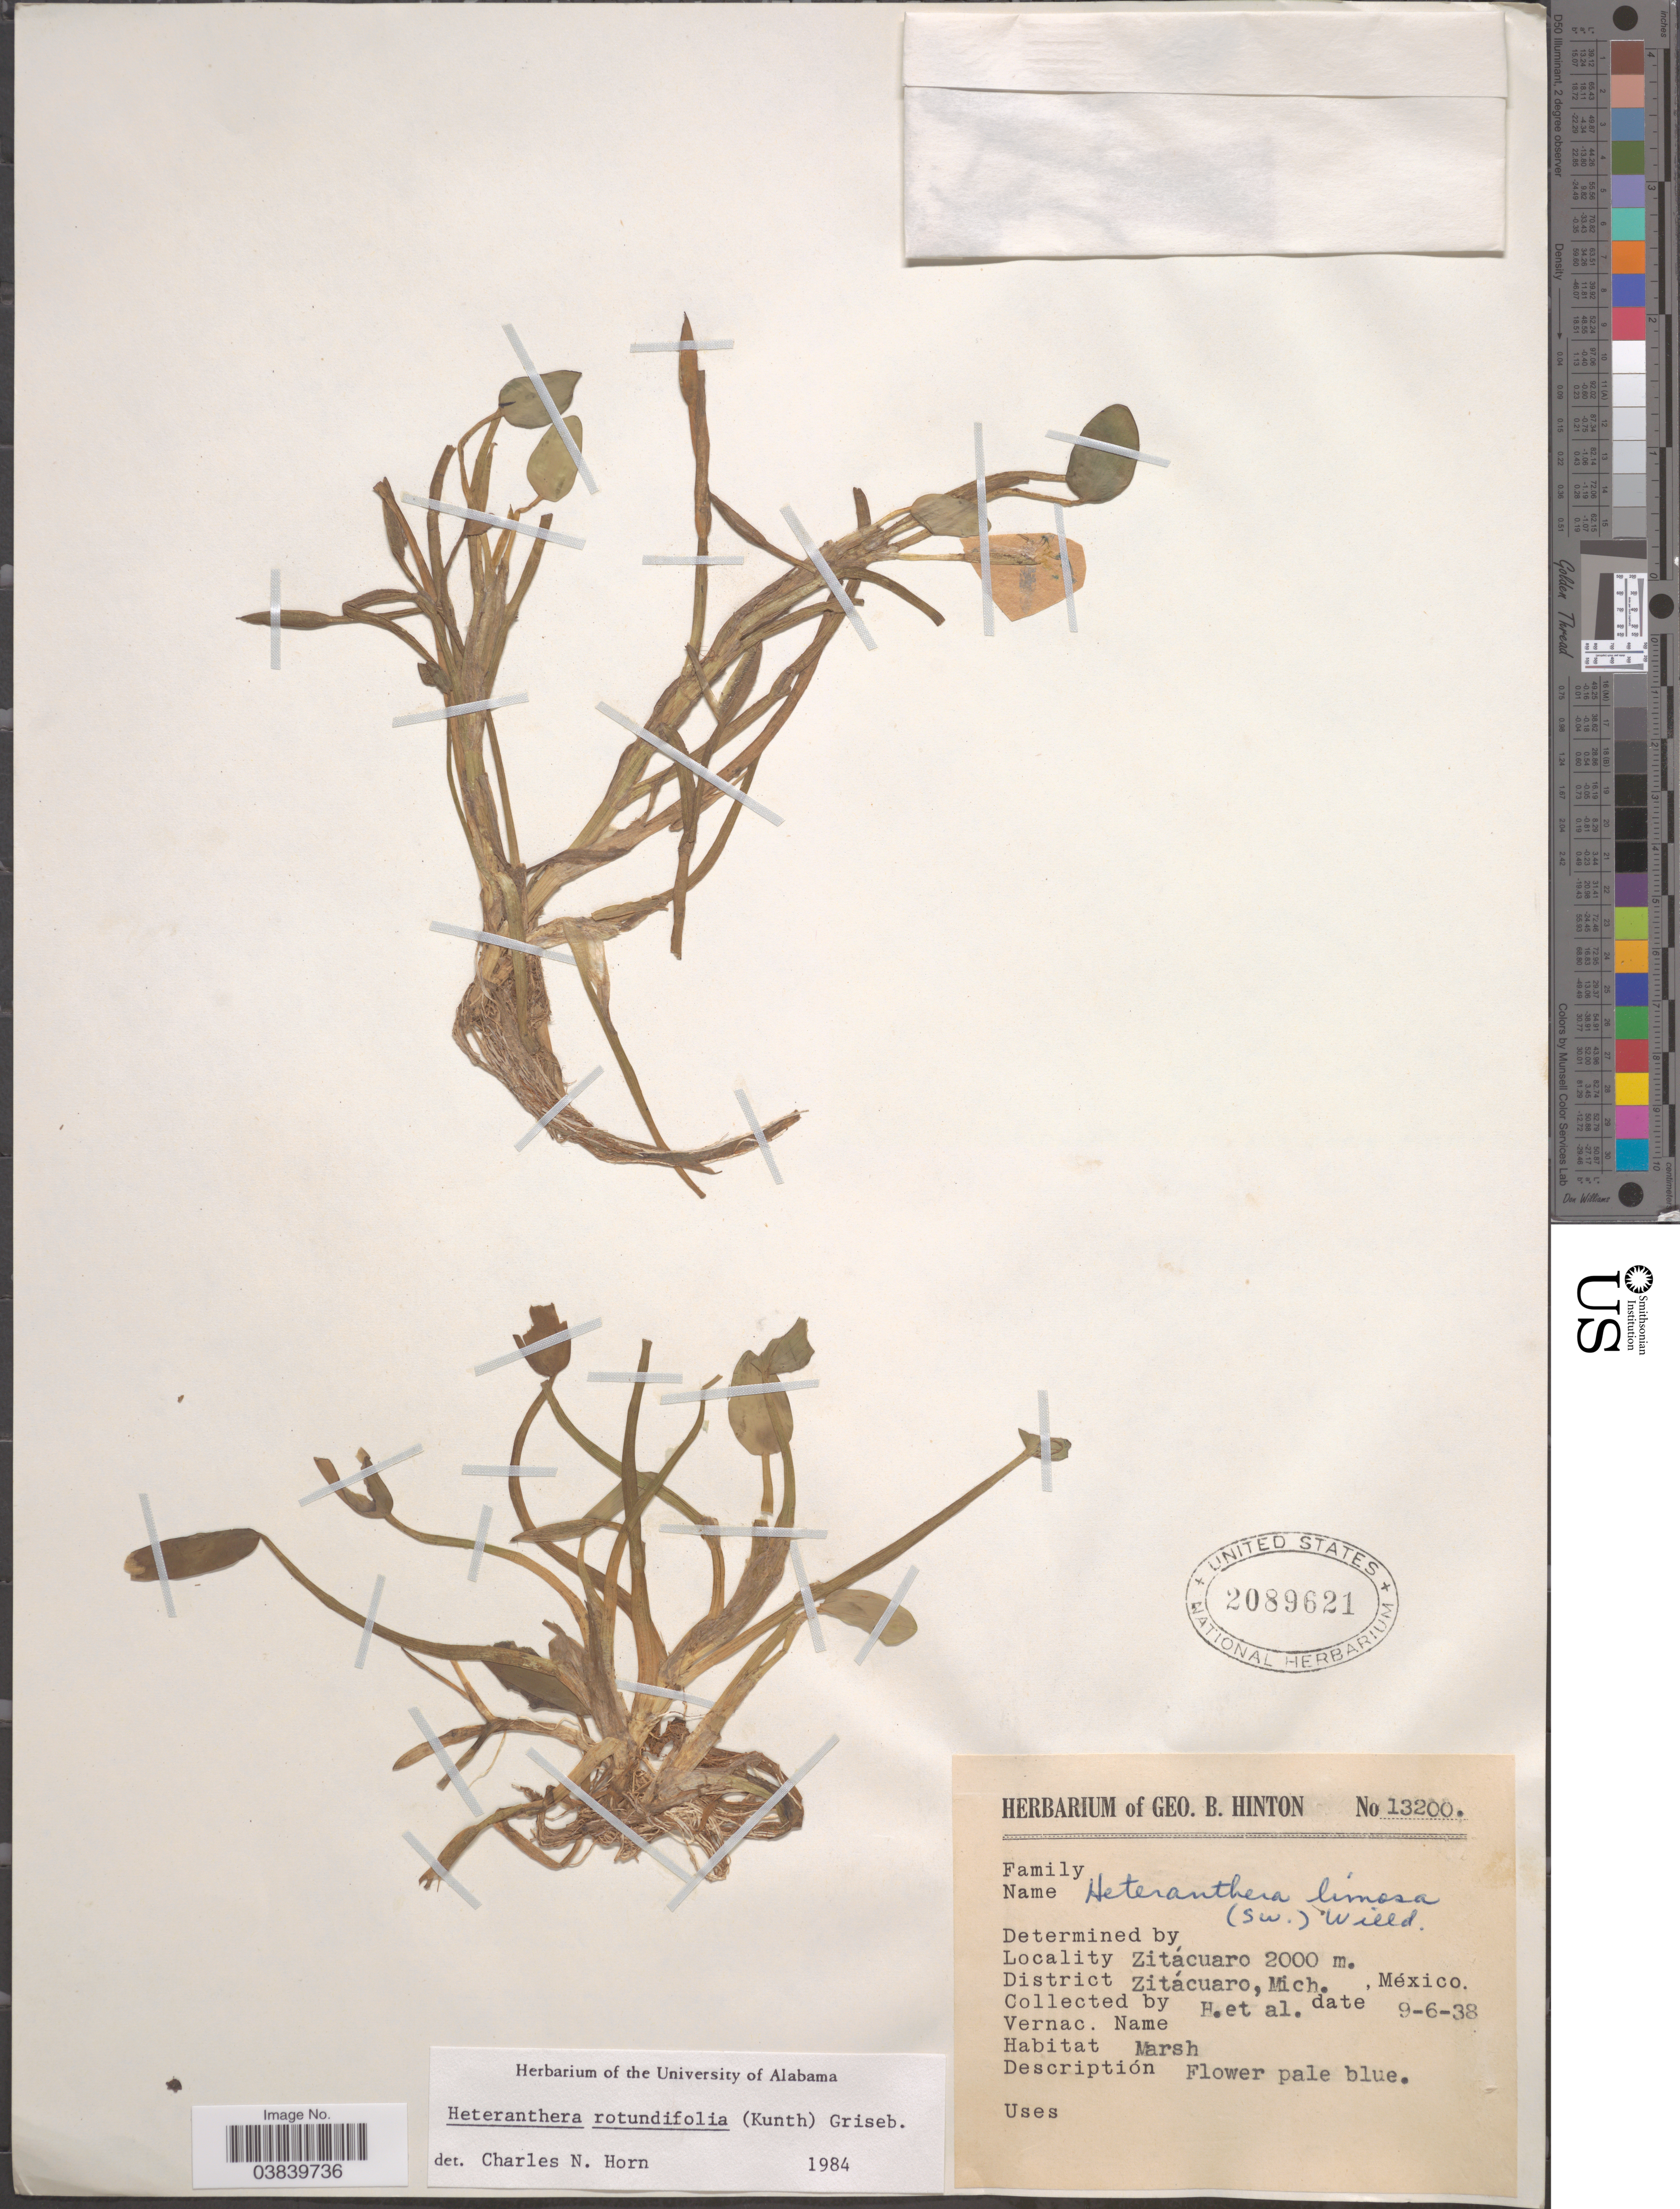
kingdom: Plantae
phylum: Tracheophyta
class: Liliopsida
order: Commelinales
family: Pontederiaceae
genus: Heteranthera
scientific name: Heteranthera rotundifolia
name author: (Kunth) Griseb.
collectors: G. B. Hinton & et al.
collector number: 13200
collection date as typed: Transcribed d/m/y: 9/6/38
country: Mexico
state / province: Michoacán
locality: Zitácuaro. District Zitácuaro, Mich.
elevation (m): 2000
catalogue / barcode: US 2089621